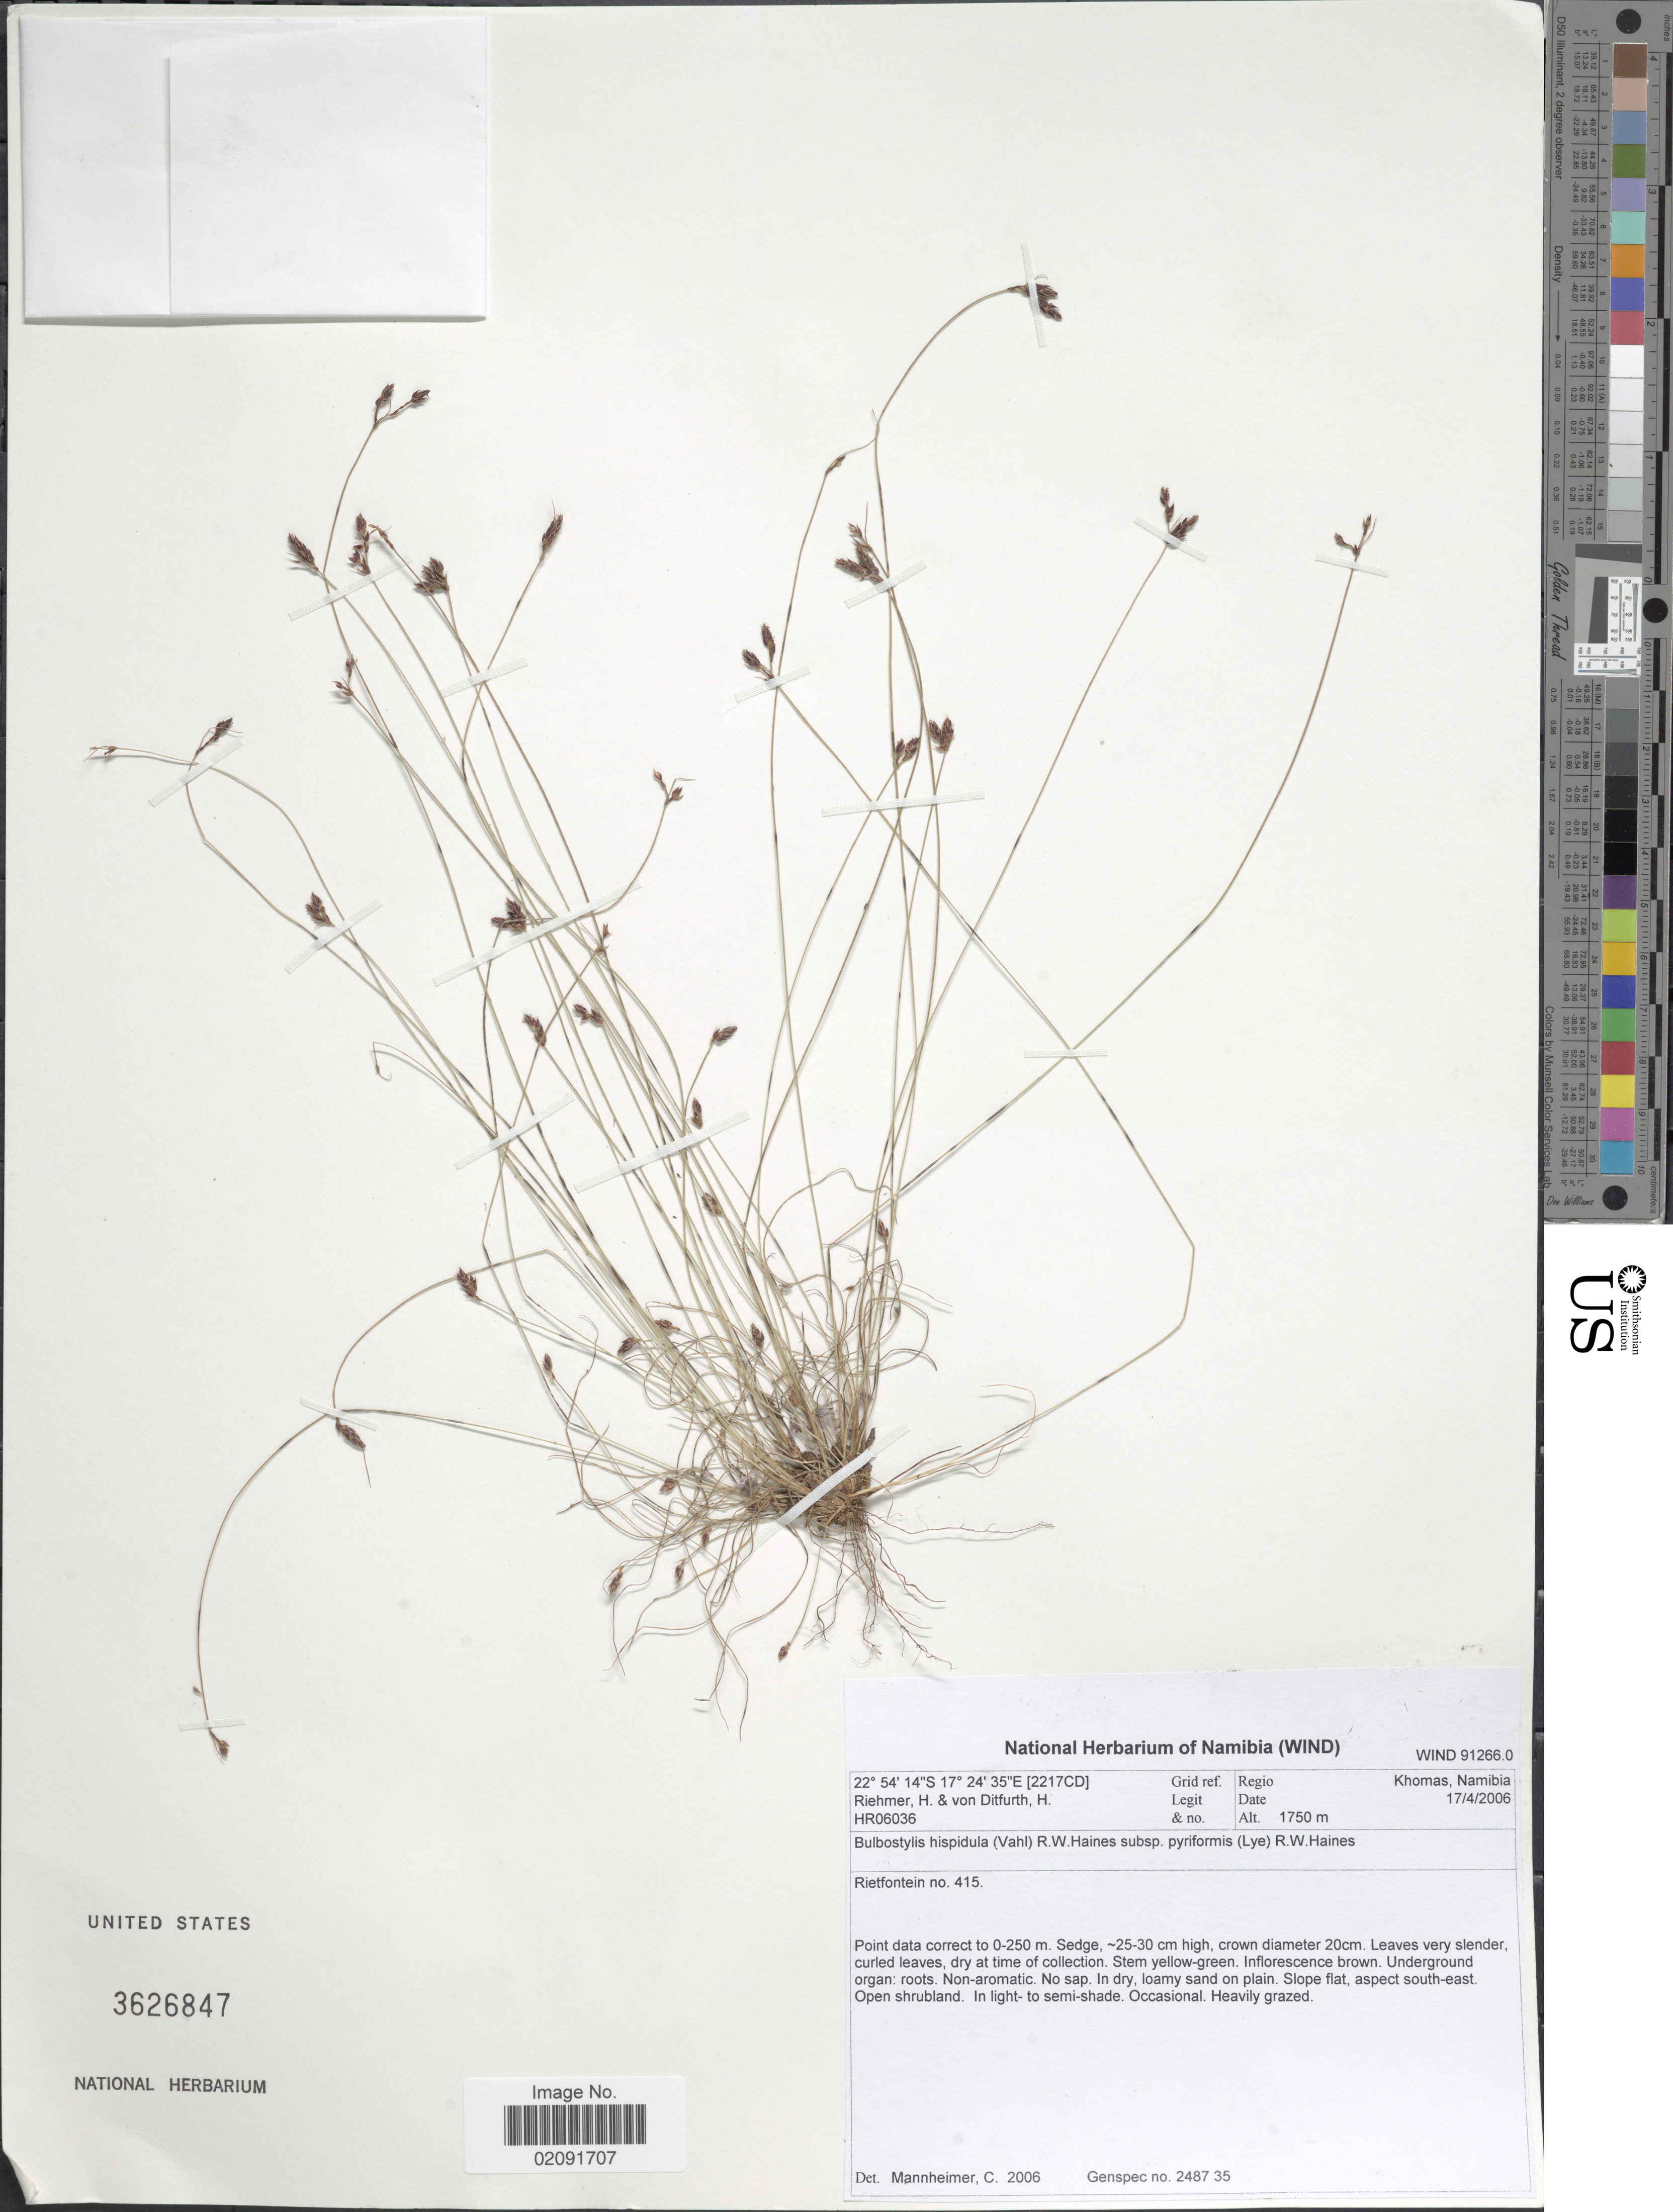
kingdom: Plantae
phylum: Tracheophyta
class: Liliopsida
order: Poales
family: Cyperaceae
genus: Bulbostylis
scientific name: Bulbostylis hispidula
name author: (Vahl) R.W. Haines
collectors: H. Riehmer & H. Von Ditfurth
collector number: HR06036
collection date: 2006-04-17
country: Namibia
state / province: Khomas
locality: Rietfontein no. 415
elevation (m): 1750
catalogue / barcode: US 3626847